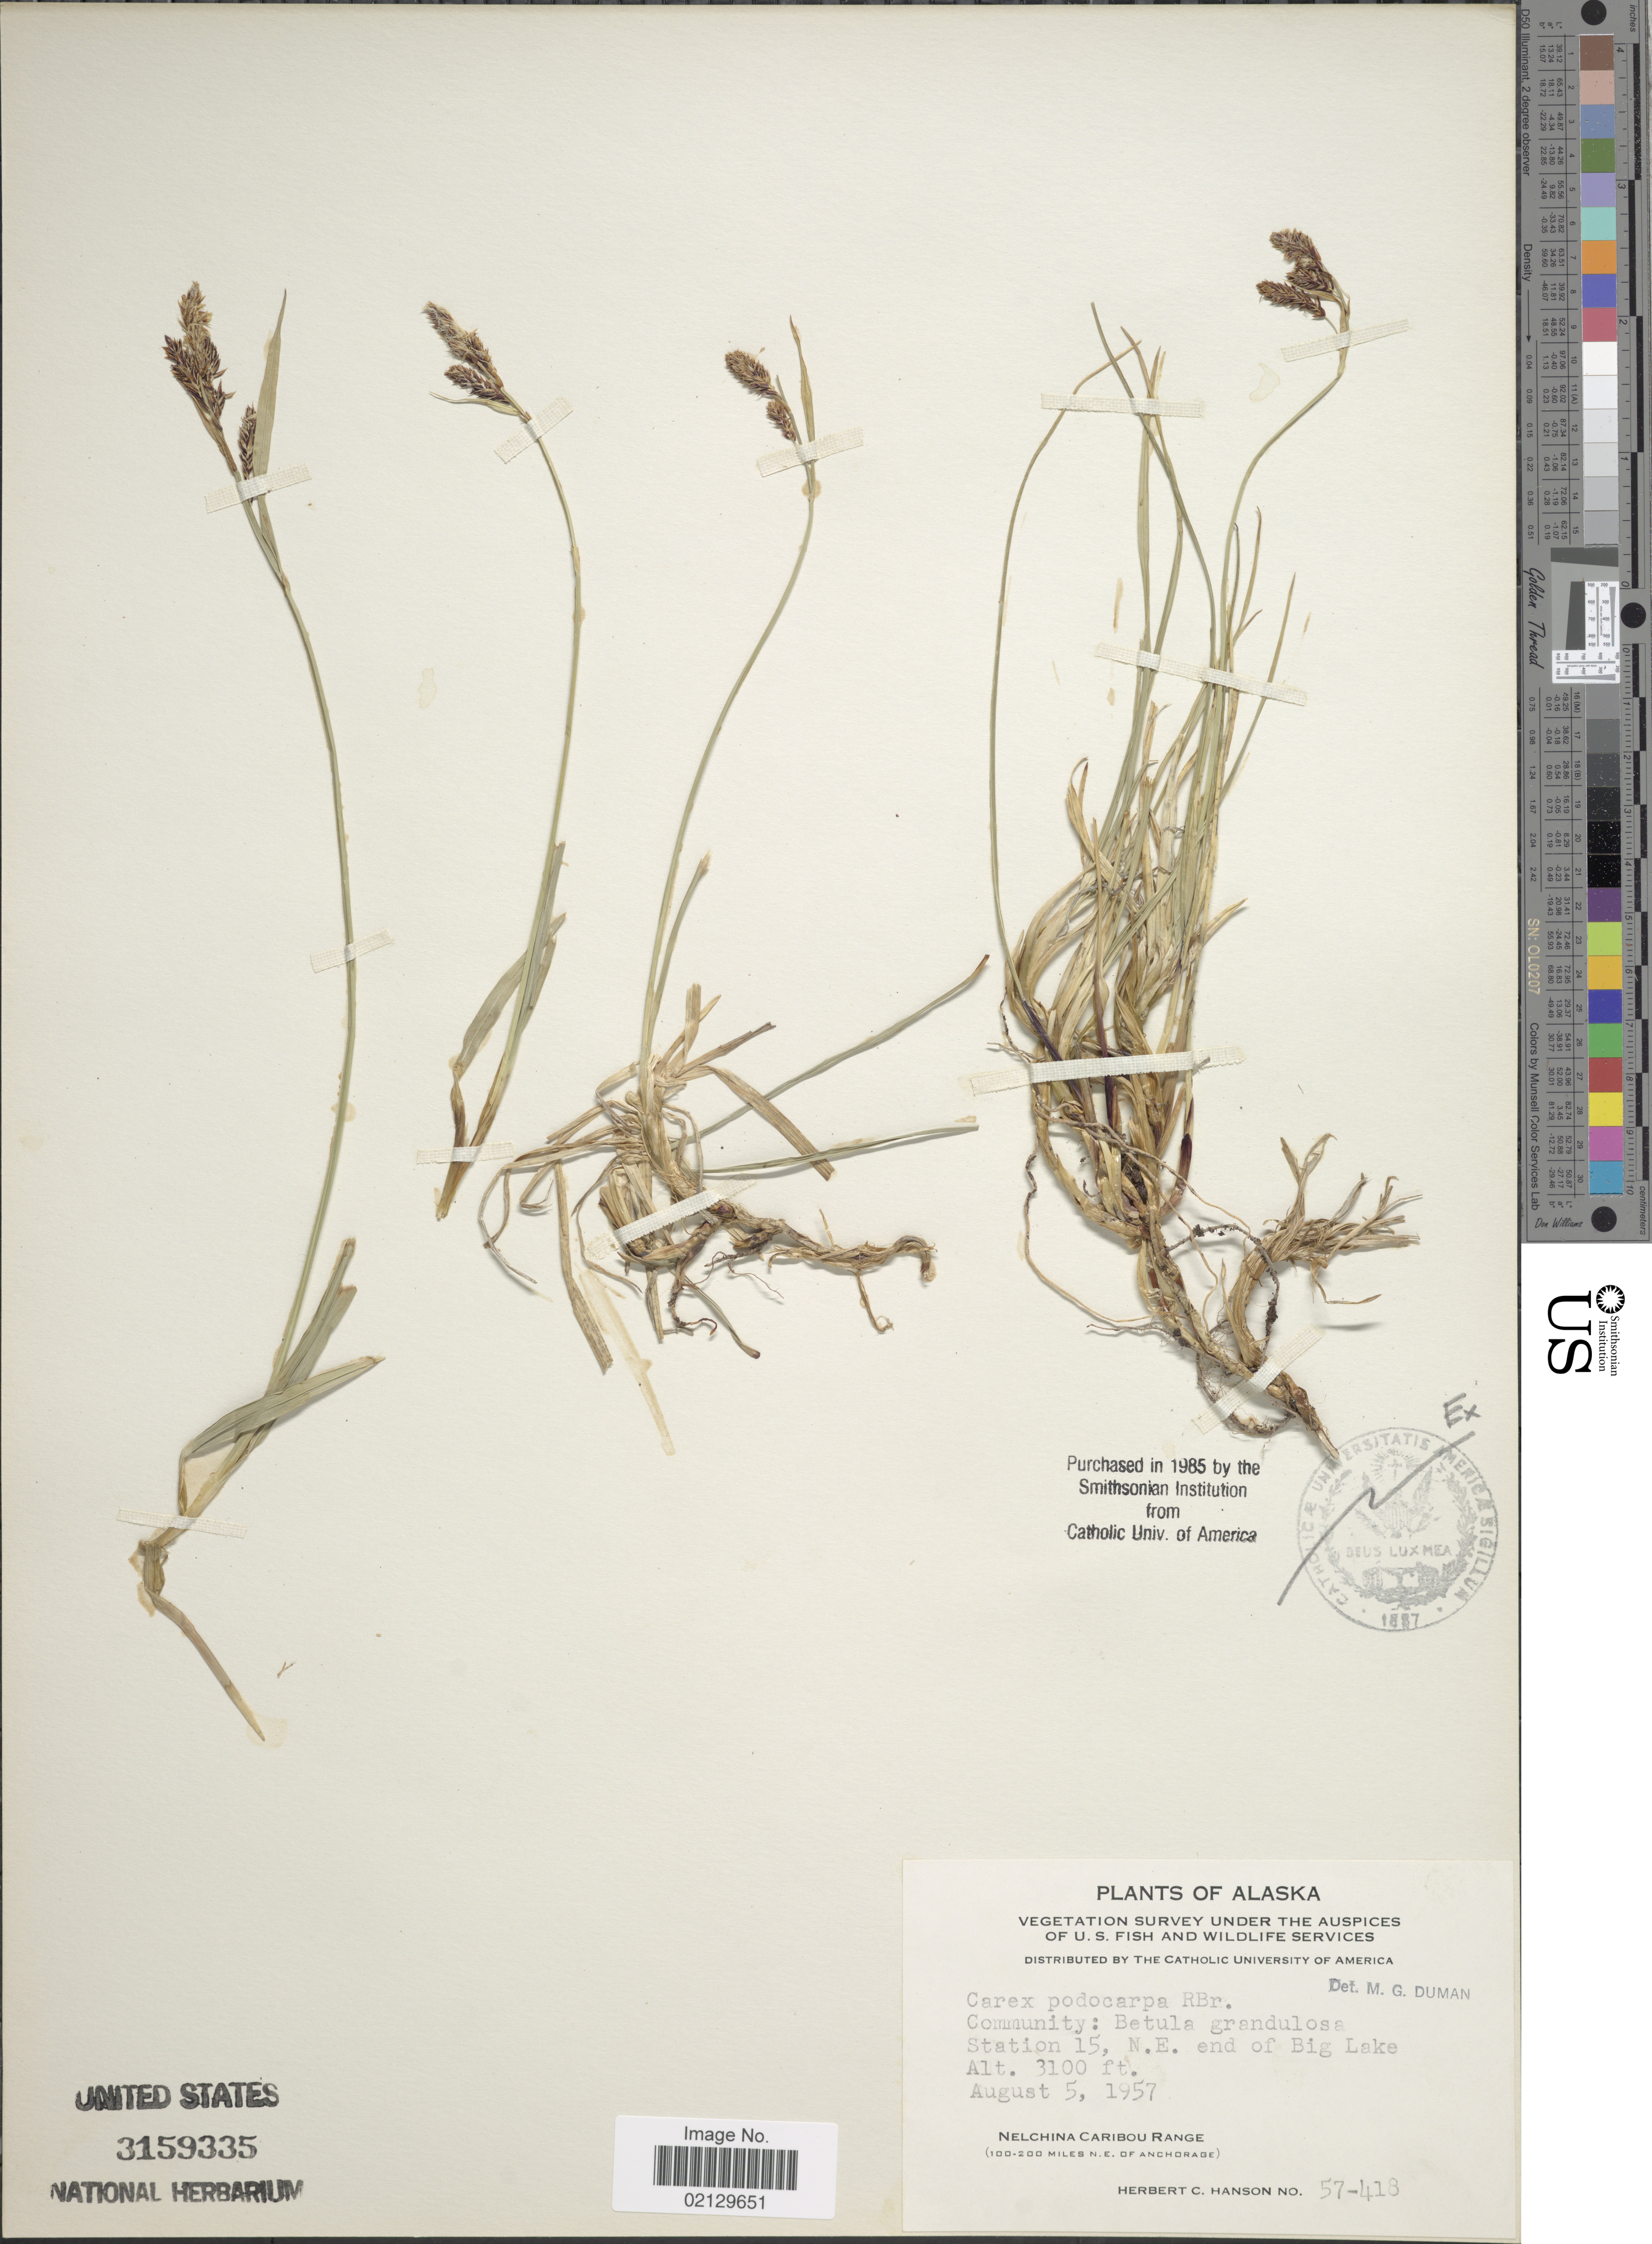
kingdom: Plantae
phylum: Tracheophyta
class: Liliopsida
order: Poales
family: Cyperaceae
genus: Carex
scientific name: Carex podocarpa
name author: R. Br.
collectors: H. Hanson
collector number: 57-418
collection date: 1957-08-05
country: United States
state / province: Alaska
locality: Station 15, N.E. end of Big Lake. Nelchina Caribou Range (100-200 miles N.E. of Anchorage).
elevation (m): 945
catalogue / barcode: US 3159335